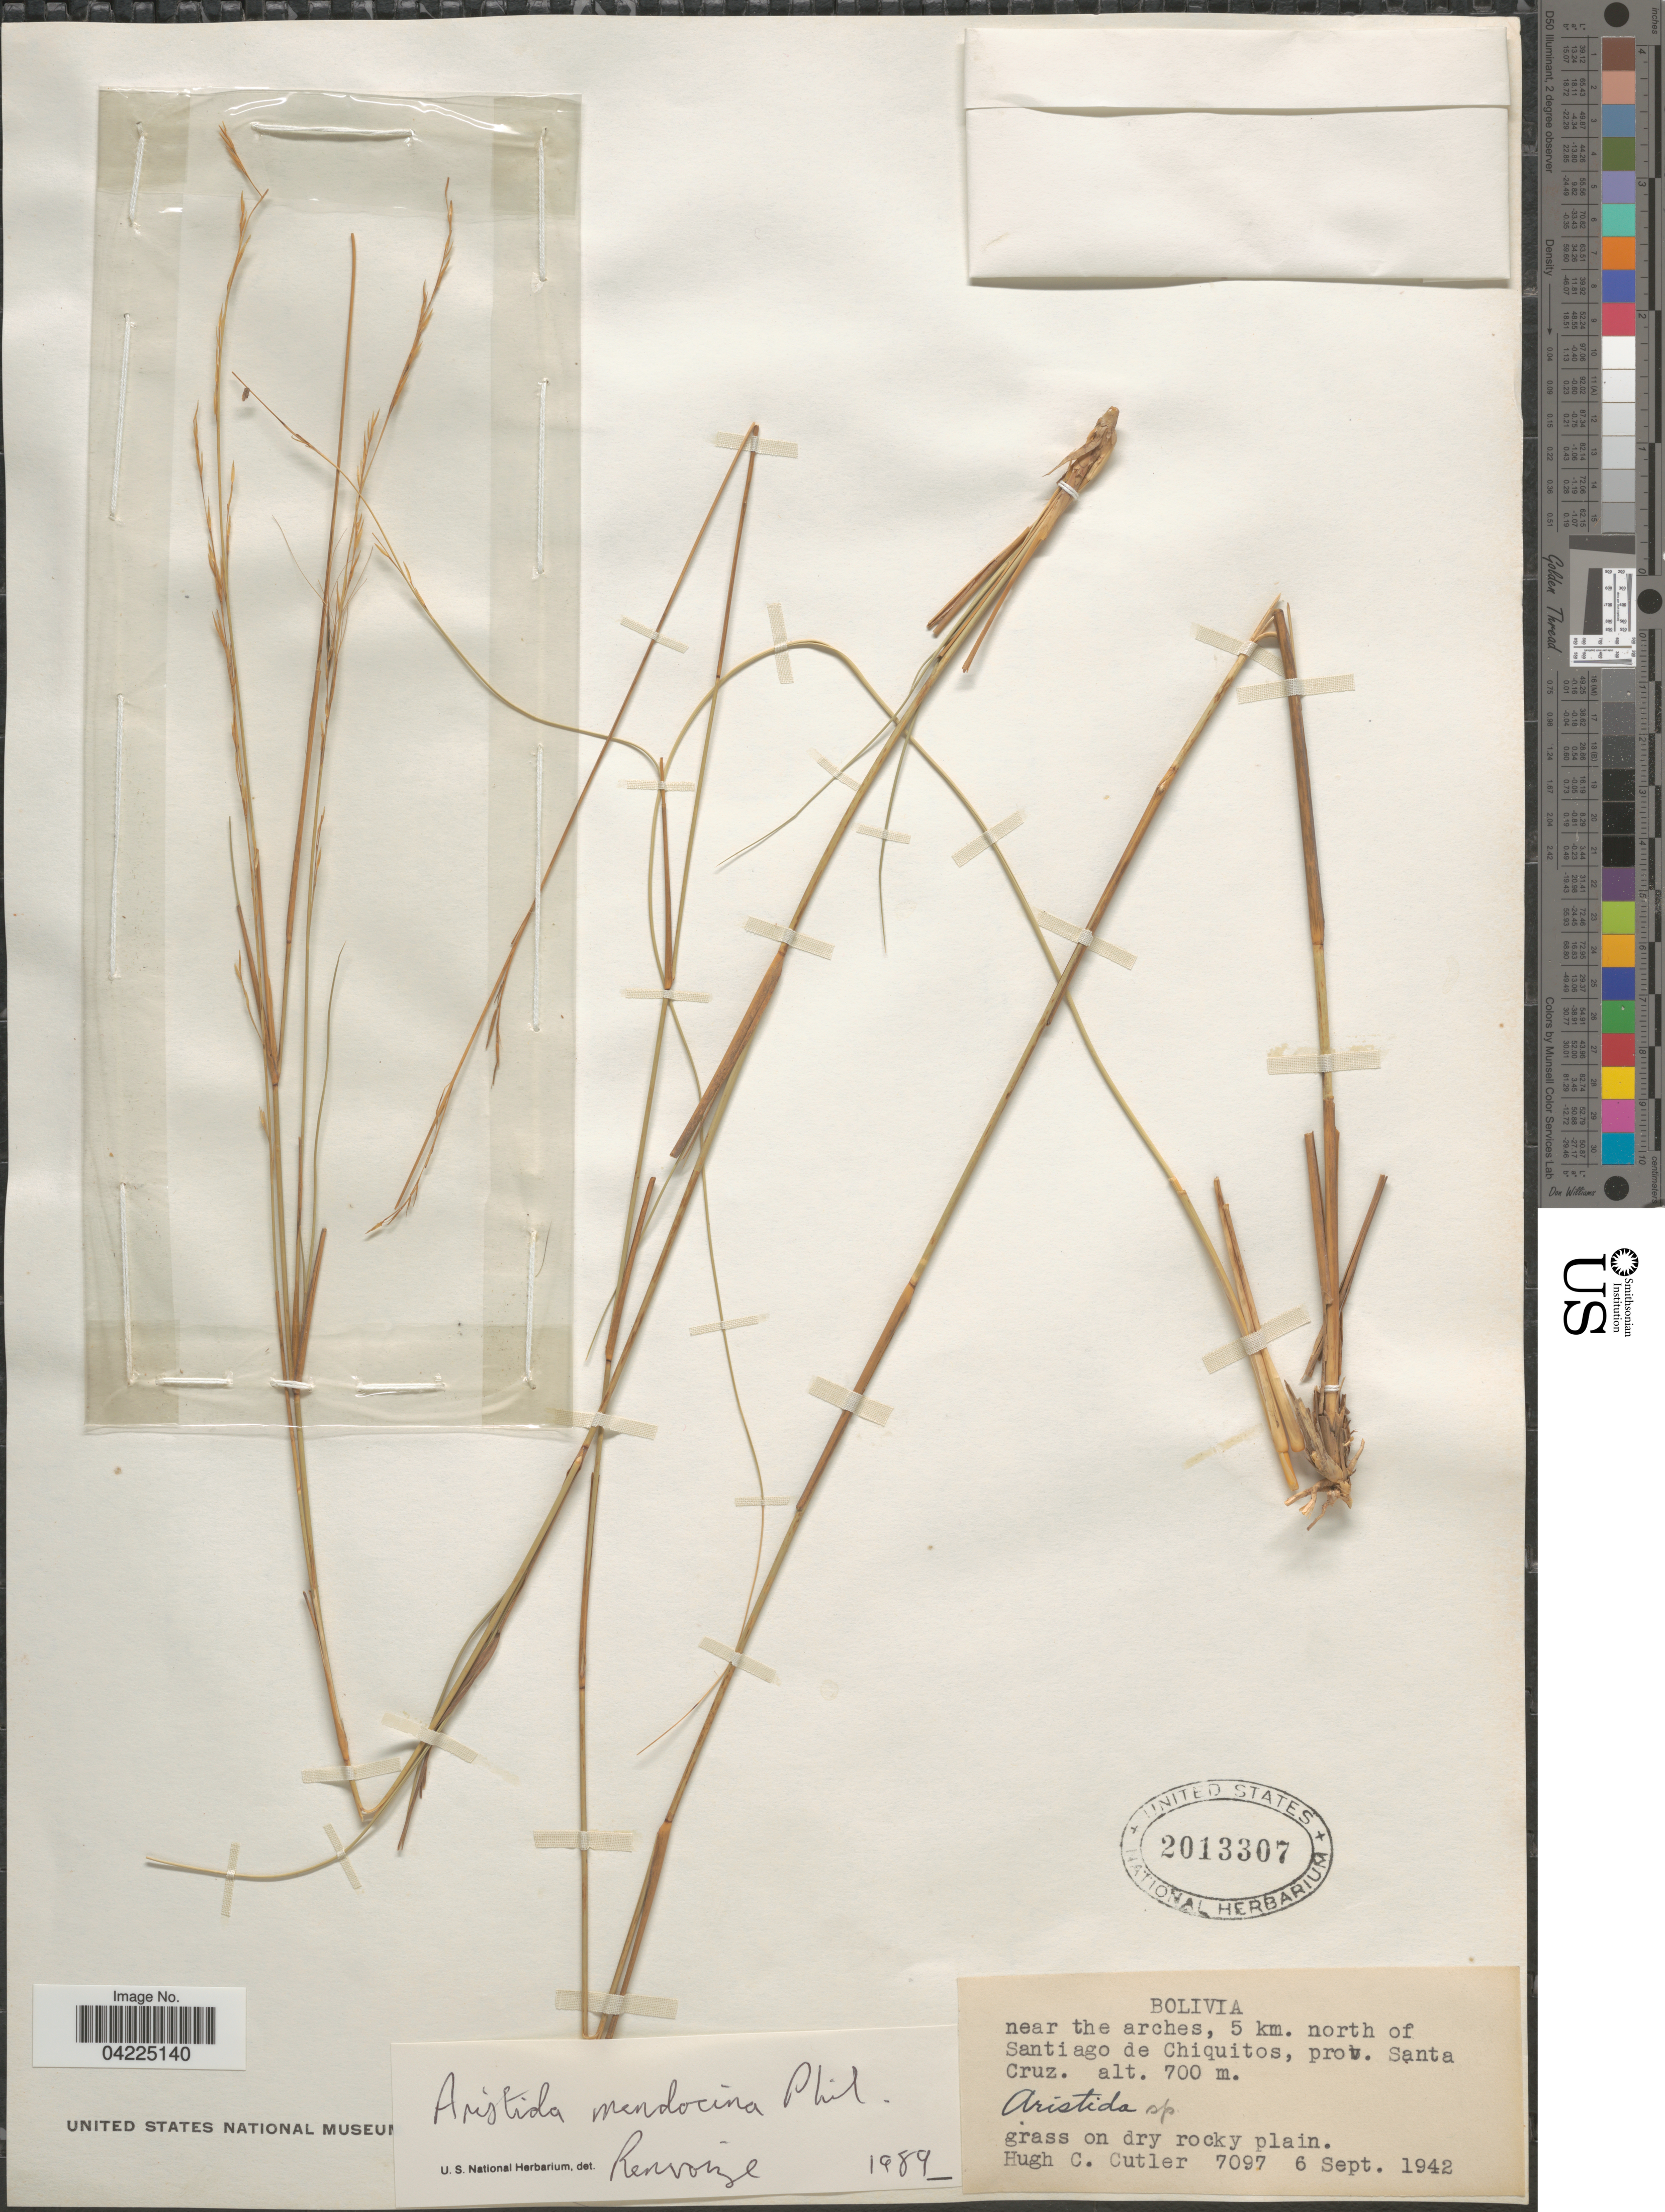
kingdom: Plantae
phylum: Tracheophyta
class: Liliopsida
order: Poales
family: Poaceae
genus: Aristida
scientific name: Aristida mendocina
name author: Phil.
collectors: H. C. Cutler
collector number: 7097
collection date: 1942-09-06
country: Bolivia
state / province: Santa Cruz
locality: Near the arches, 5 km. north of Santiago de Chiquitos.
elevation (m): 700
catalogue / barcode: US 2013307